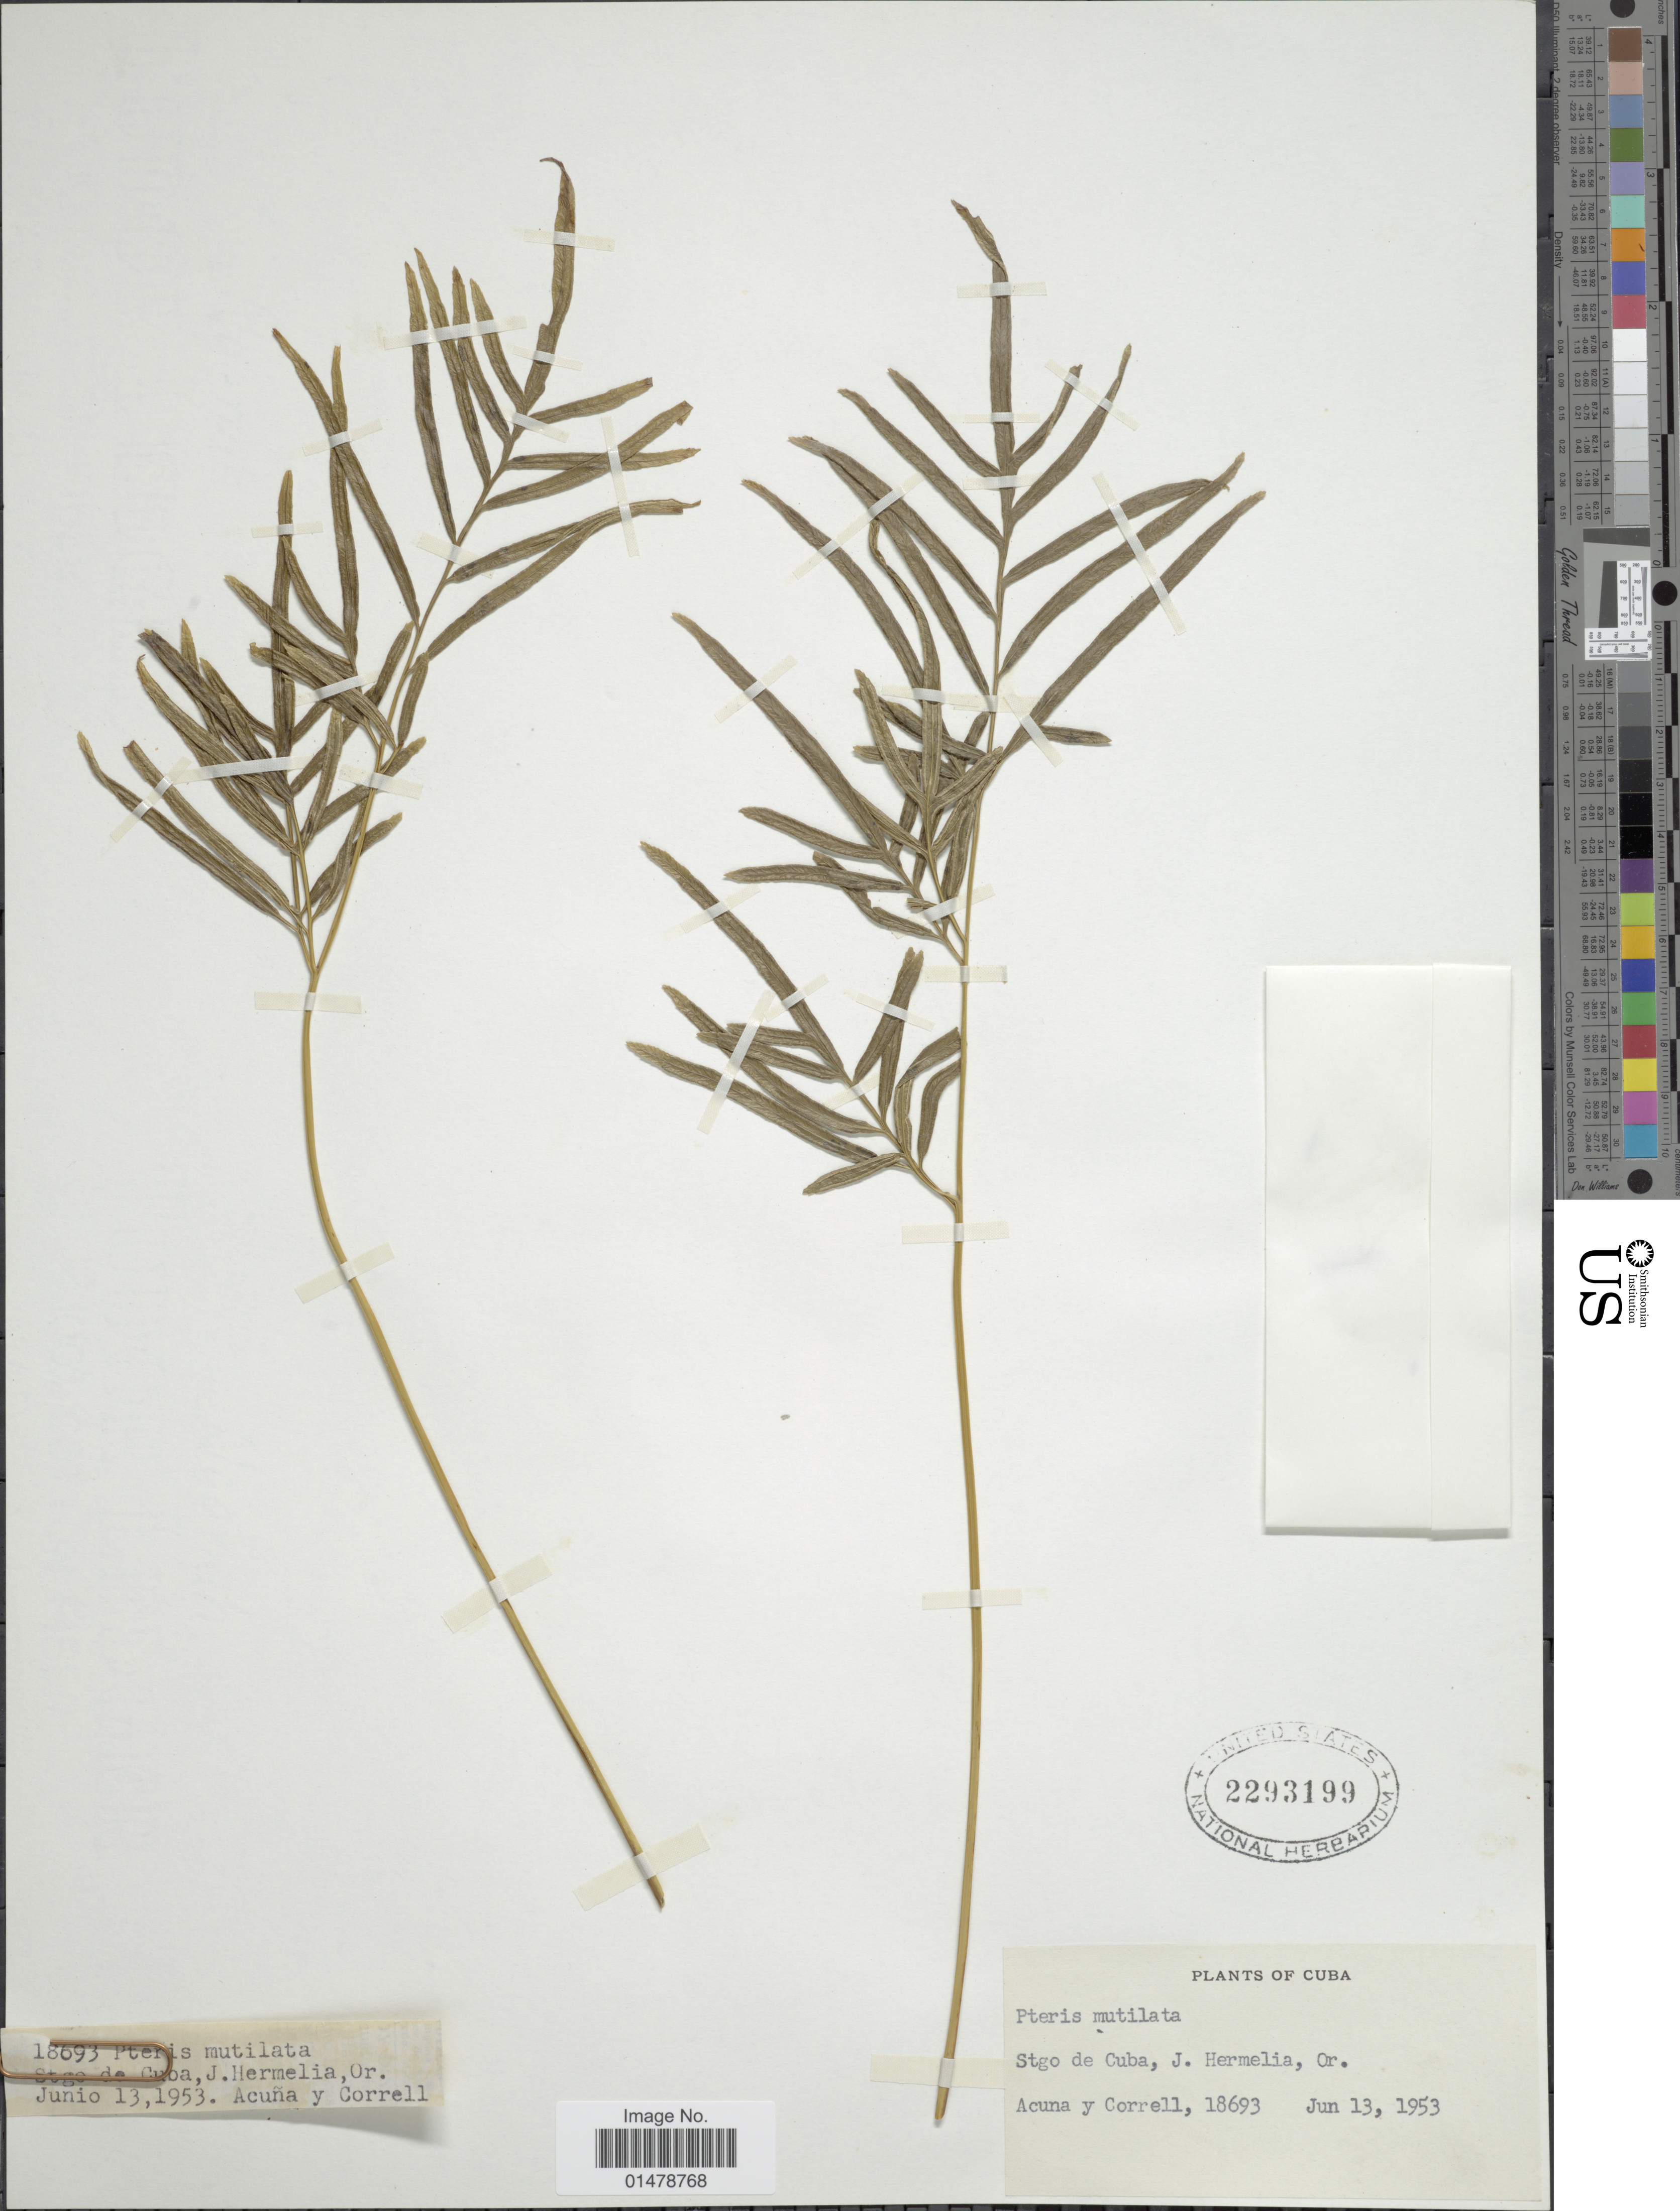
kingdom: Plantae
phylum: Tracheophyta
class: Polypodiopsida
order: Polypodiales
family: Pteridaceae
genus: Pteris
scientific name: Pteris mutilata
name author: L.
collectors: Acuña & -- Correll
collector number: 18693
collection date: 1953-06-13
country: Cuba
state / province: Santiago de Cuba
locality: Stgo de Cuba, J. Hermelia, Or.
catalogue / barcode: US 2293199